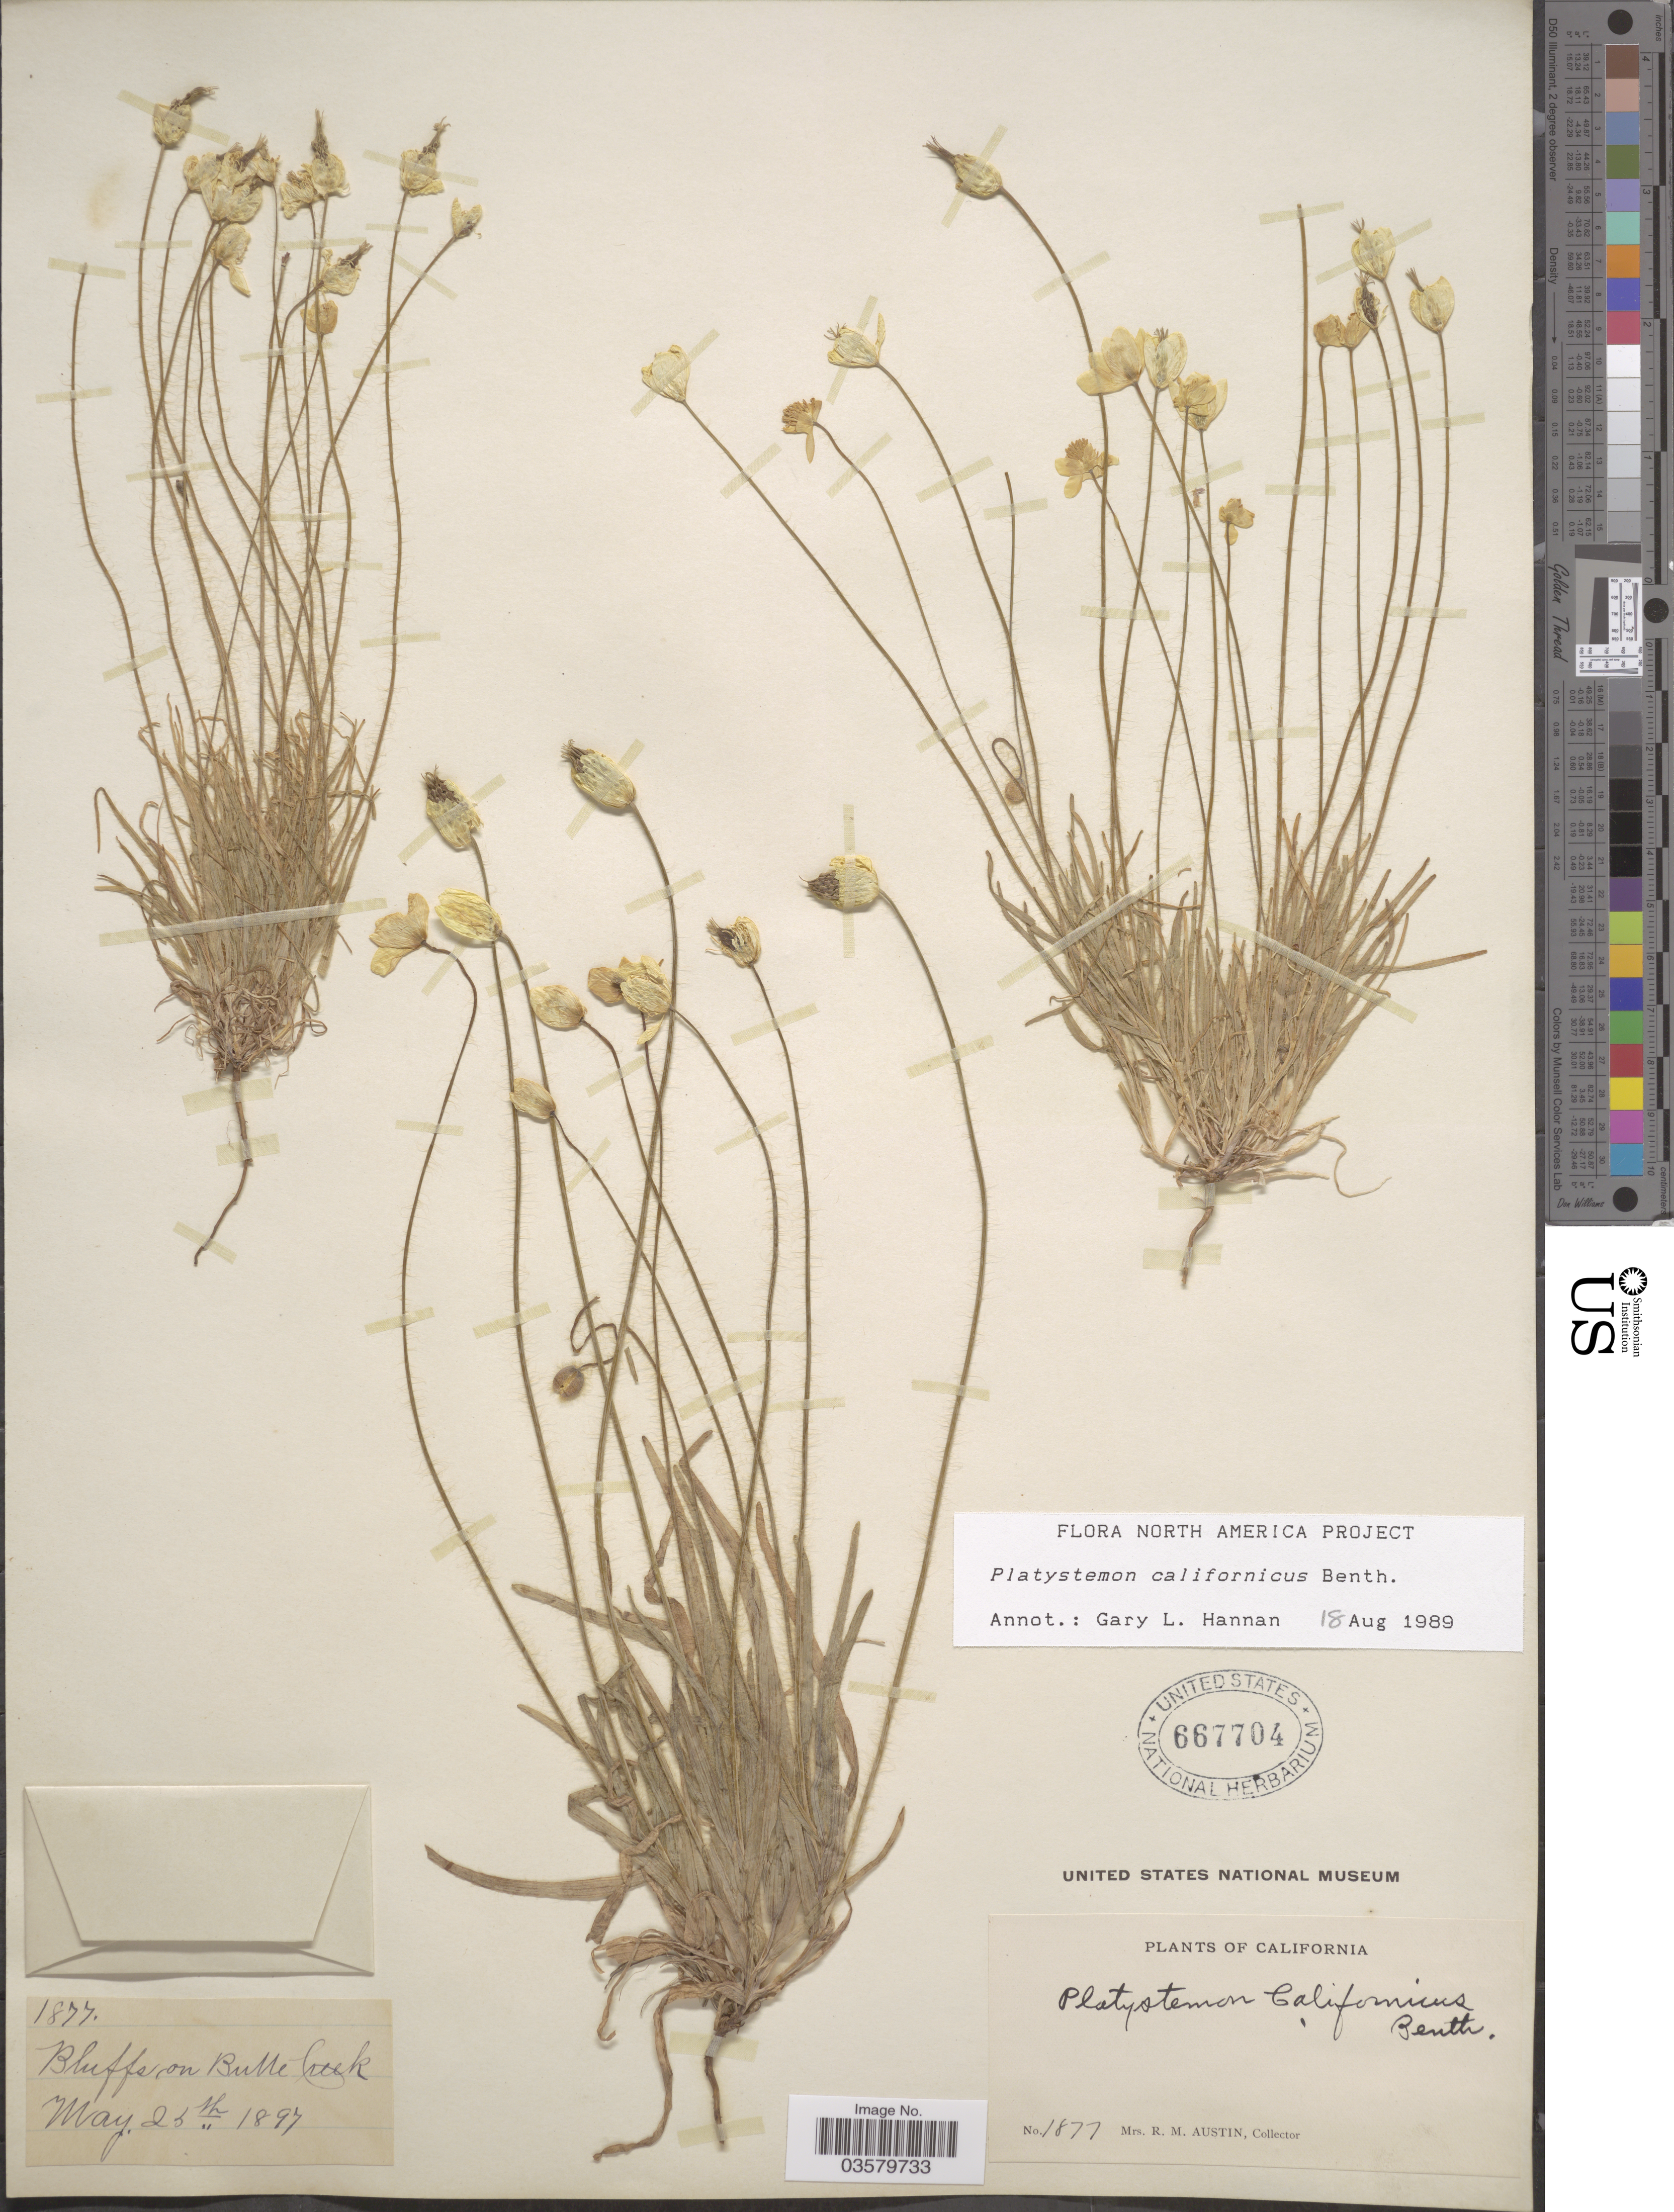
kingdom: Plantae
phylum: Tracheophyta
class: Magnoliopsida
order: Ranunculales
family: Papaveraceae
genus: Platystemon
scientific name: Platystemon californicus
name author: Benth.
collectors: R. Austin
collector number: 1877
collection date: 1897-05-25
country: United States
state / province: California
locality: Bluffs on Butte Creek.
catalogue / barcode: US 667704